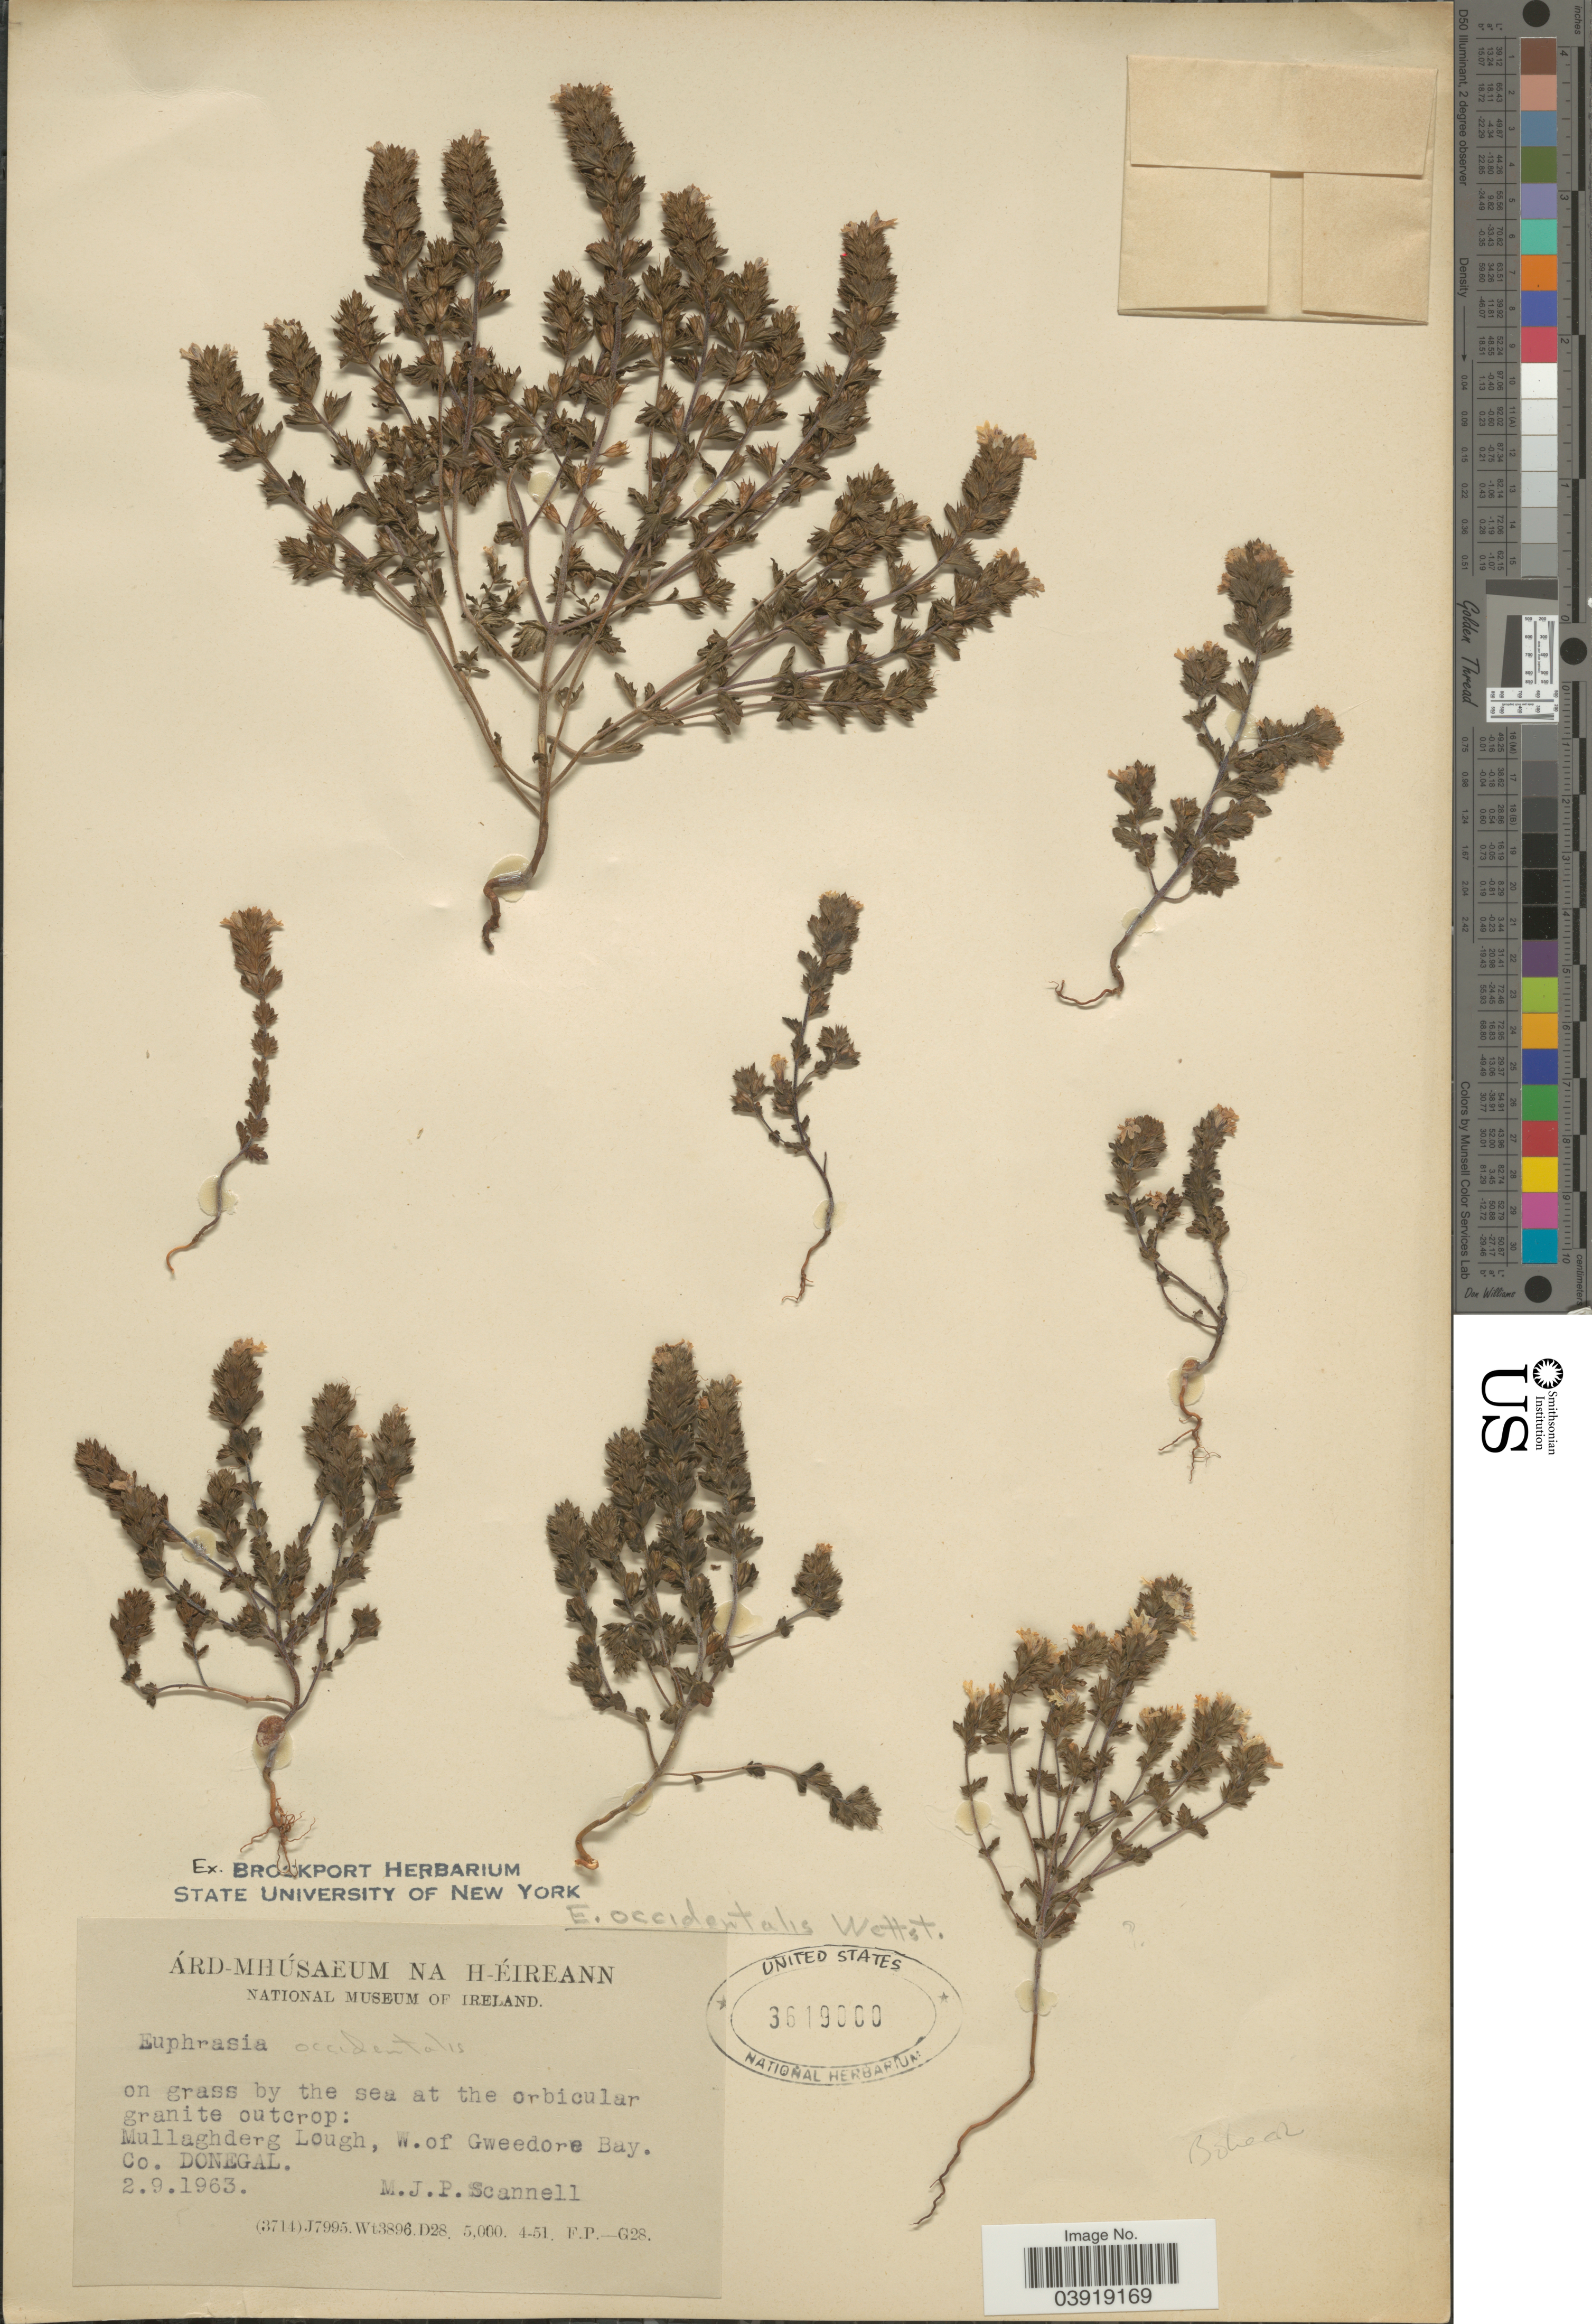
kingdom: Plantae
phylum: Tracheophyta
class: Magnoliopsida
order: Lamiales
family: Orobanchaceae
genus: Euphrasia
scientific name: Euphrasia occidentalis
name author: Wettst.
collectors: M. Scannell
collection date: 1963-09-02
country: Ireland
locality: Mullaghderg Lough, W. of Gweedore Bay. Co. Donegal.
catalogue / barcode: US 3619000